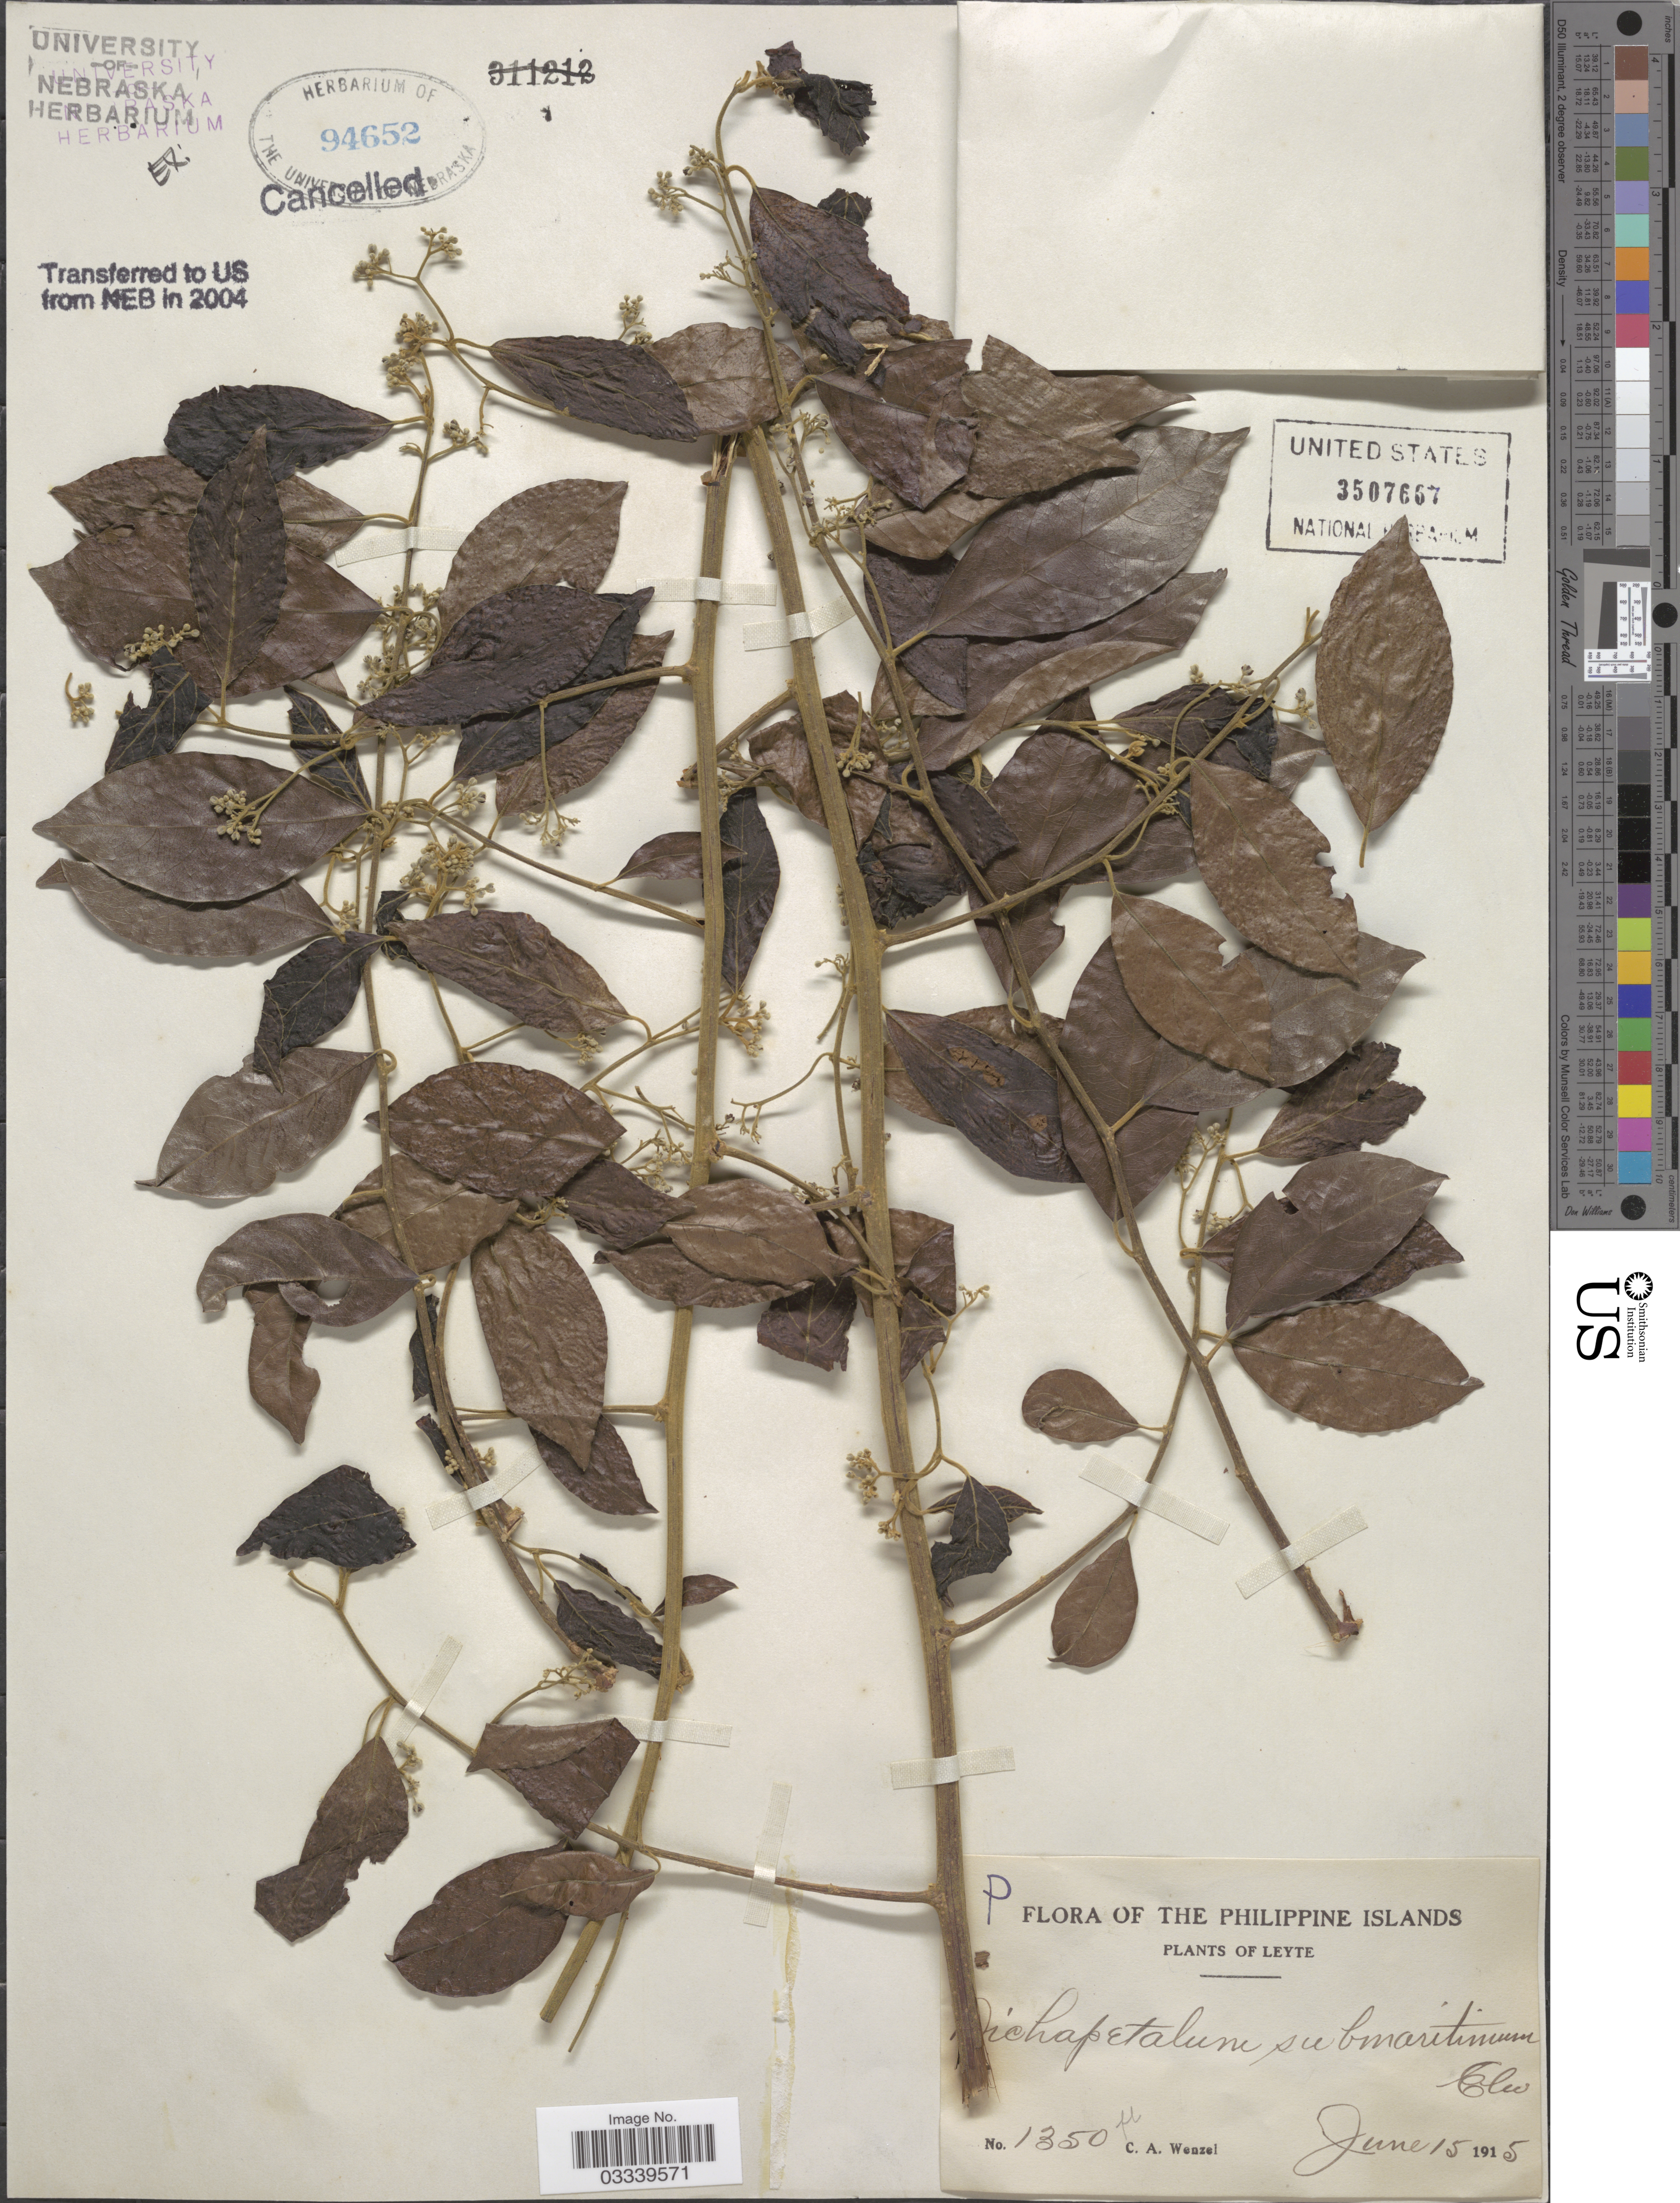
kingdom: Plantae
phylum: Tracheophyta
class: Magnoliopsida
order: Malpighiales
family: Dichapetalaceae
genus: Dichapetalum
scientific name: Dichapetalum timoriense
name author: (DC.) Boerl.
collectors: C. Wenzel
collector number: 1350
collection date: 1915-06-15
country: Philippines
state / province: Eastern Visayas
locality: The Philippine Islands. Leyte.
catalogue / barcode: US 3507667